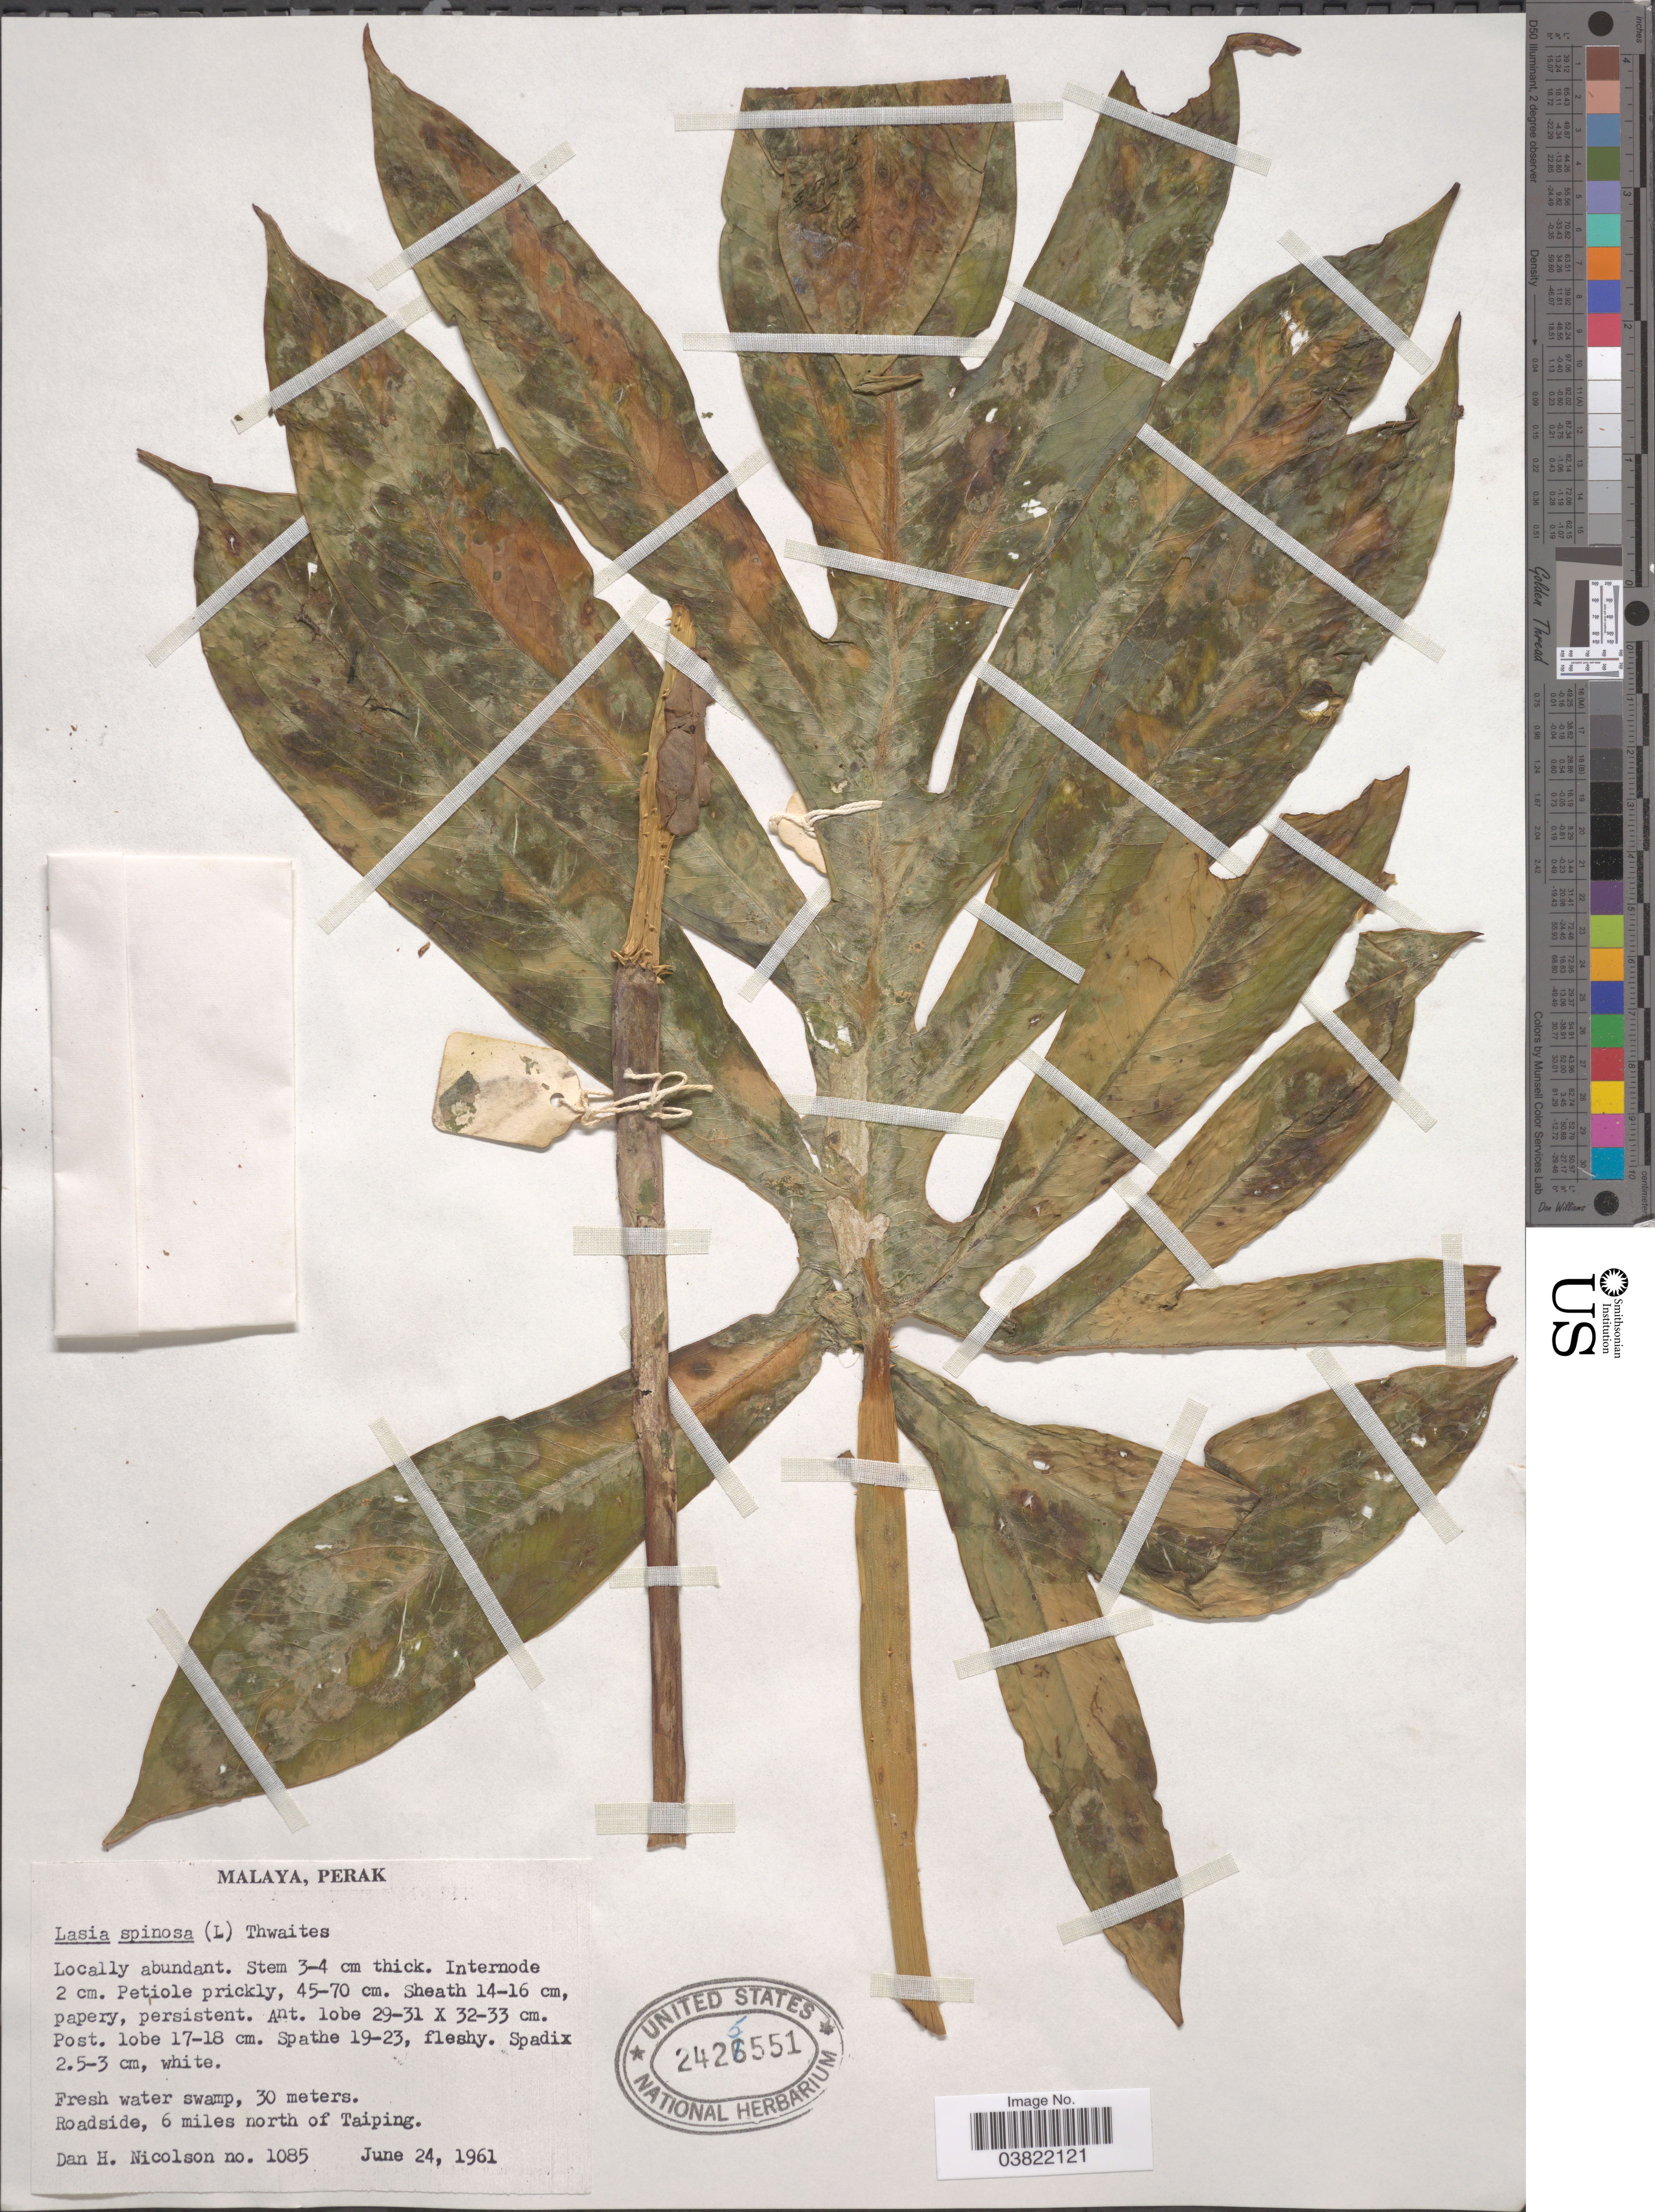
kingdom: Plantae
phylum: Tracheophyta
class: Liliopsida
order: Alismatales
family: Araceae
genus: Lasia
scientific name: Lasia spinosa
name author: (L.) Thwaites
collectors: D. H. Nicolson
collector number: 1085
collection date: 1961-06-24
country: Malaysia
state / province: Perak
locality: Malaya. Roadside, 6 miles north of Taiping.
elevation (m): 30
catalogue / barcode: US 2425551